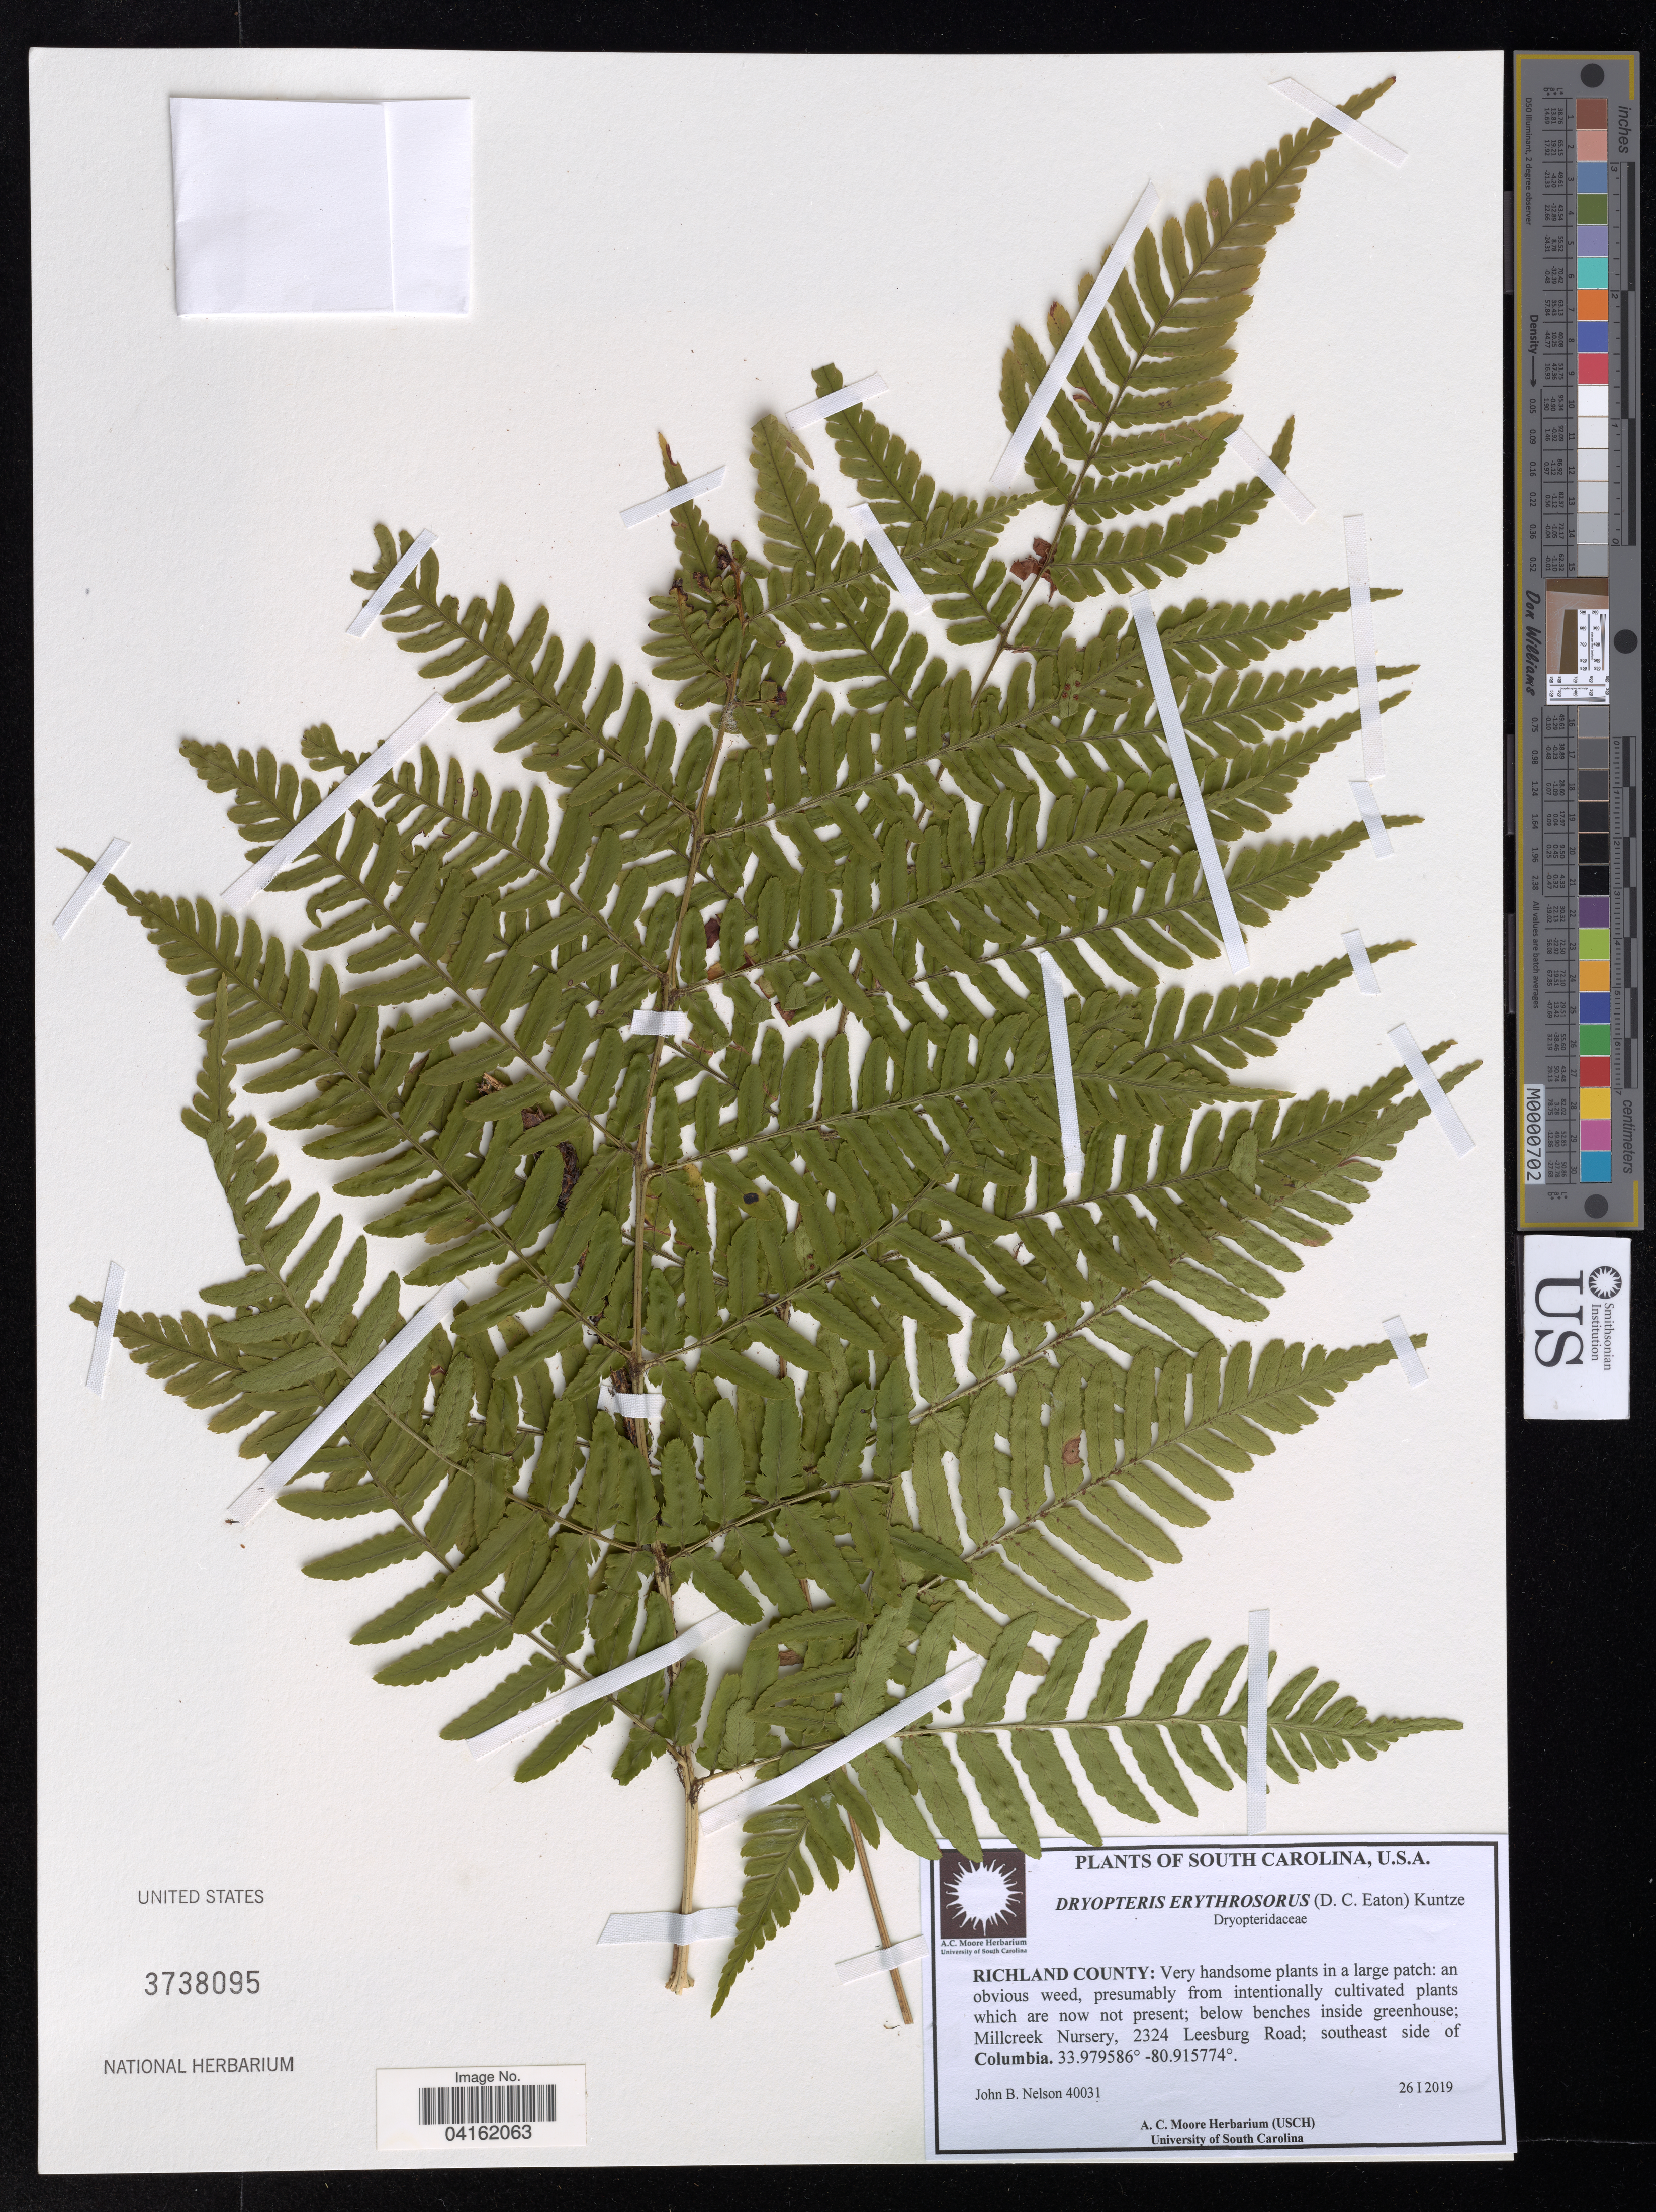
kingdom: Plantae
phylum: Tracheophyta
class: Polypodiopsida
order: Polypodiales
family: Dryopteridaceae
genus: Dryopteris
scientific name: Dryopteris erythrosora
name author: (D.C. Eaton) Kuntze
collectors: J. Nelson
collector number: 40031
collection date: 2019-12-26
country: United States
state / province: South Carolina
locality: Richland County: Millcreek Nursery, 2324 Leesburg Road; southeast side of Columbia.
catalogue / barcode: US 3738095